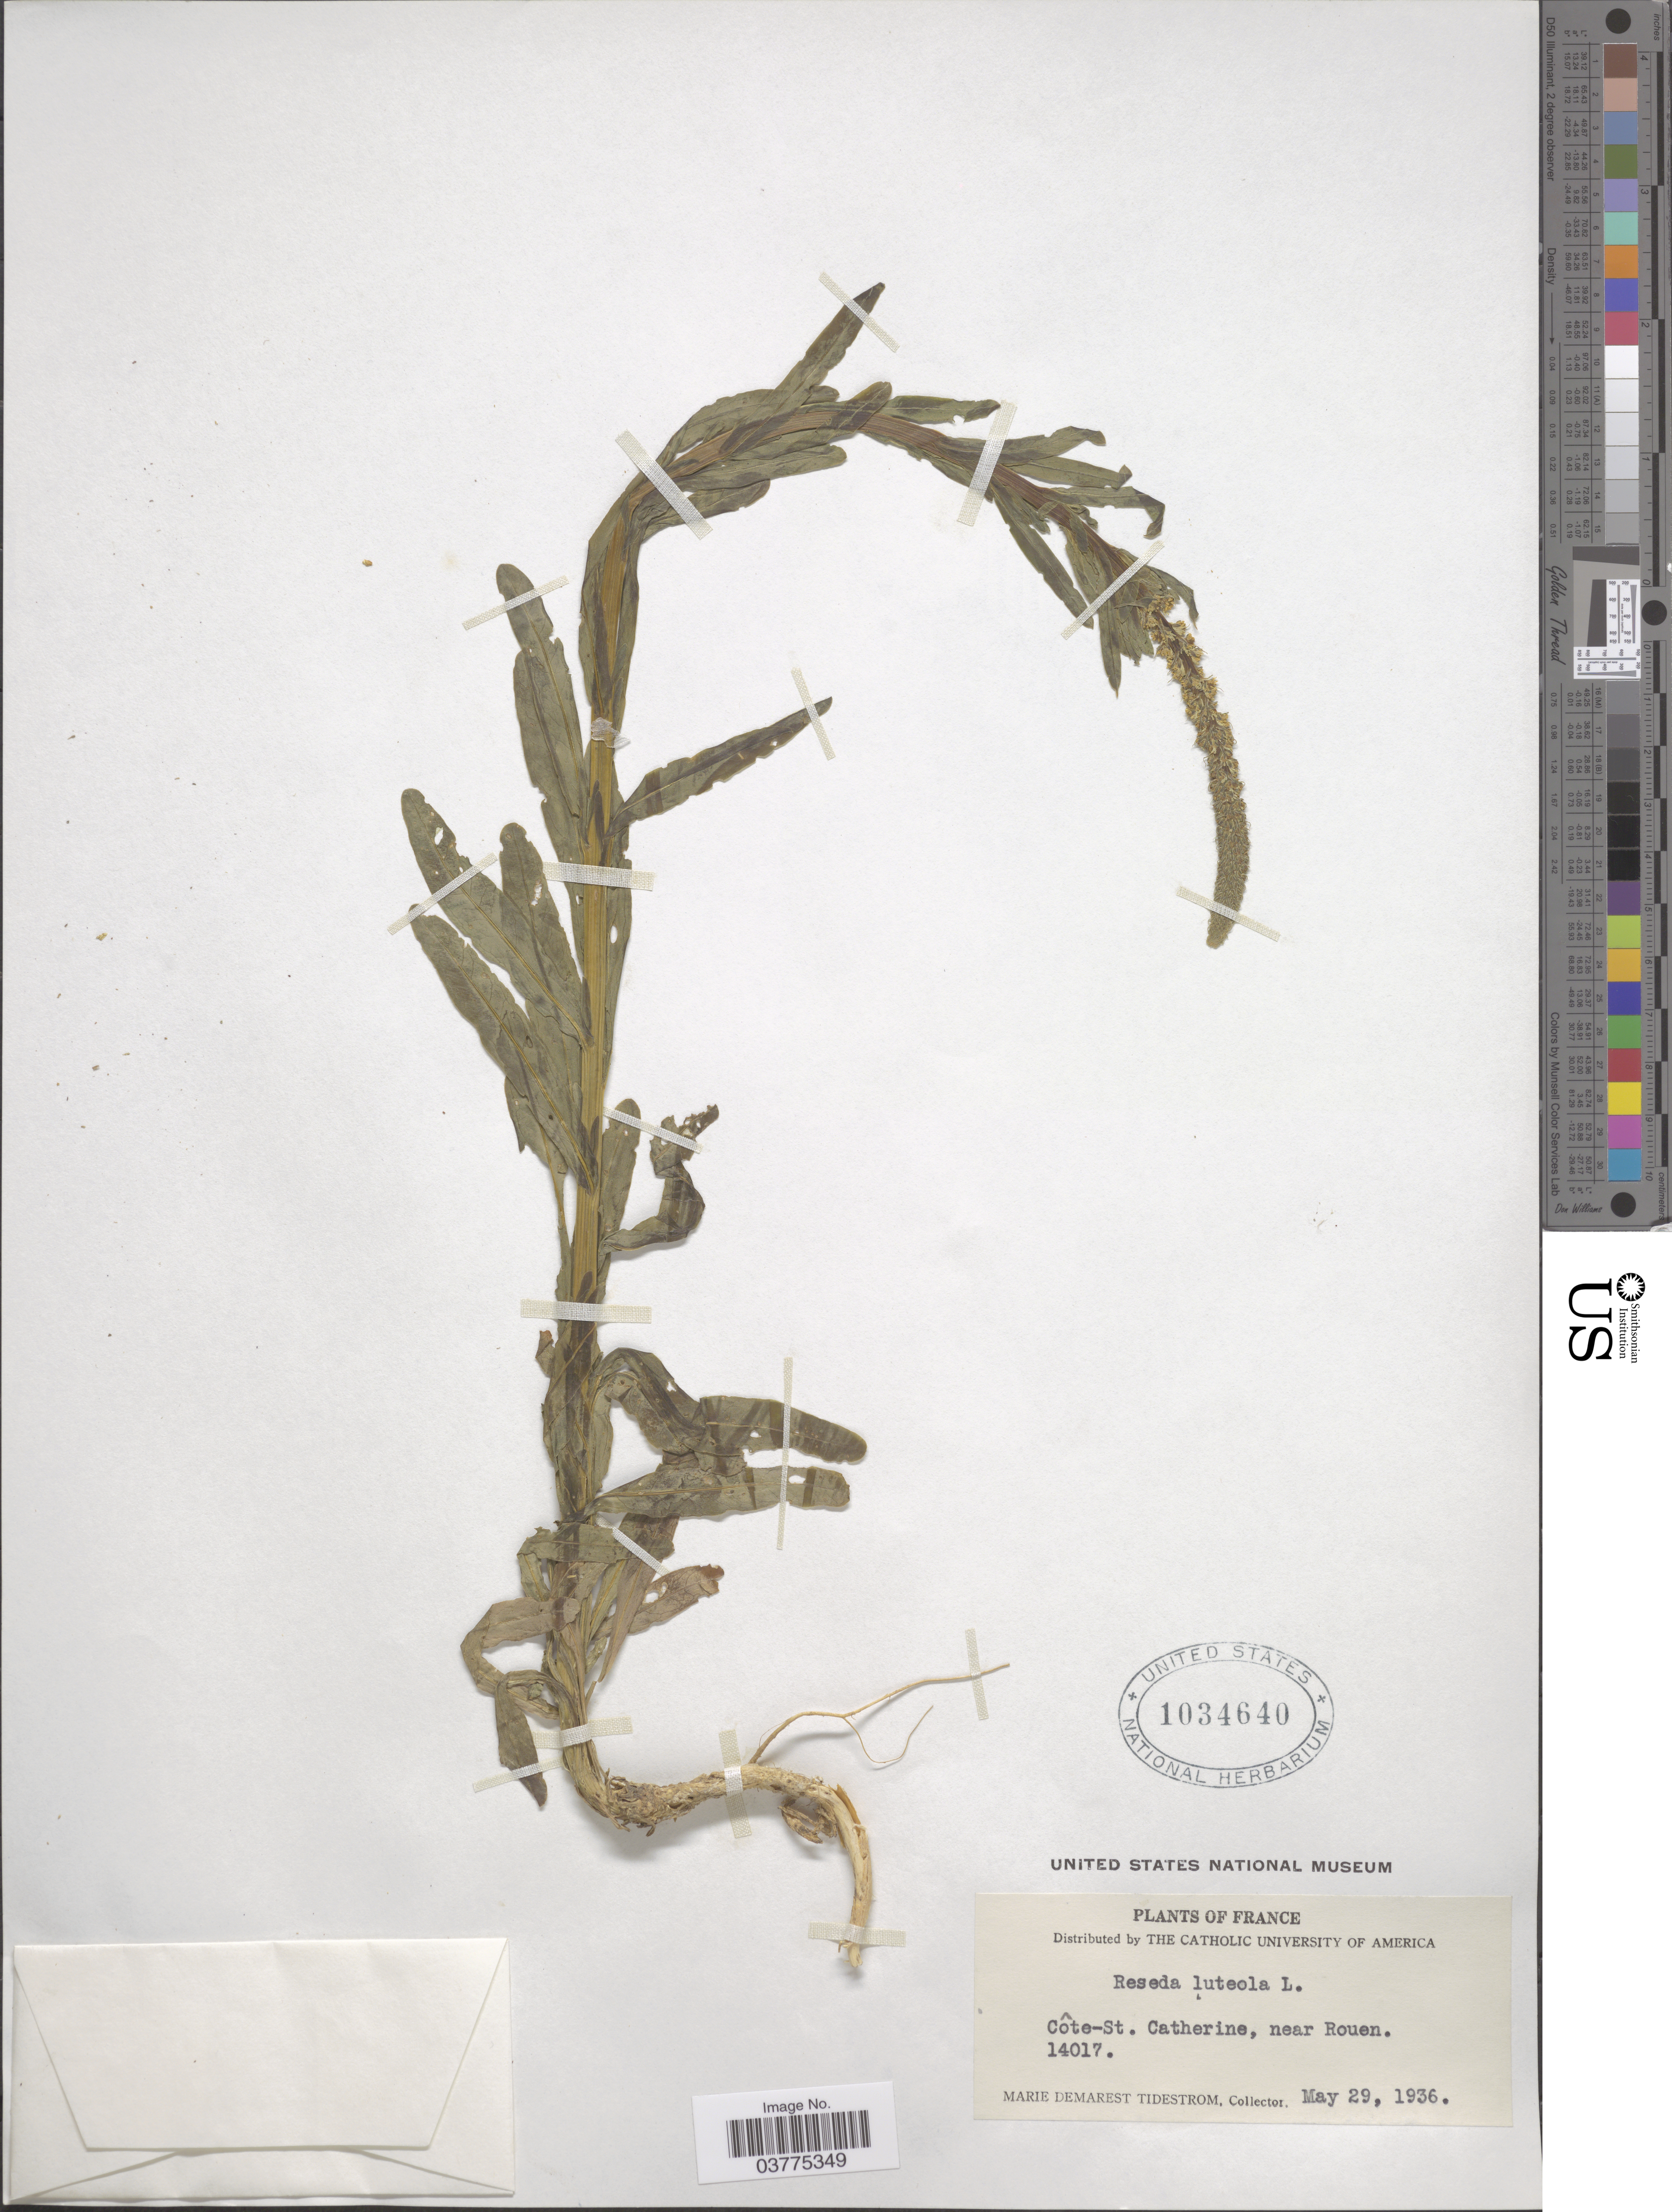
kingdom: Plantae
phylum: Tracheophyta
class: Magnoliopsida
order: Brassicales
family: Resedaceae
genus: Reseda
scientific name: Reseda luteola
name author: L.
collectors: M. Tidestrom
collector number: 14017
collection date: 1936-05-29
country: France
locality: Côte-St. Catherine, near Rouen.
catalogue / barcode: US 1034640